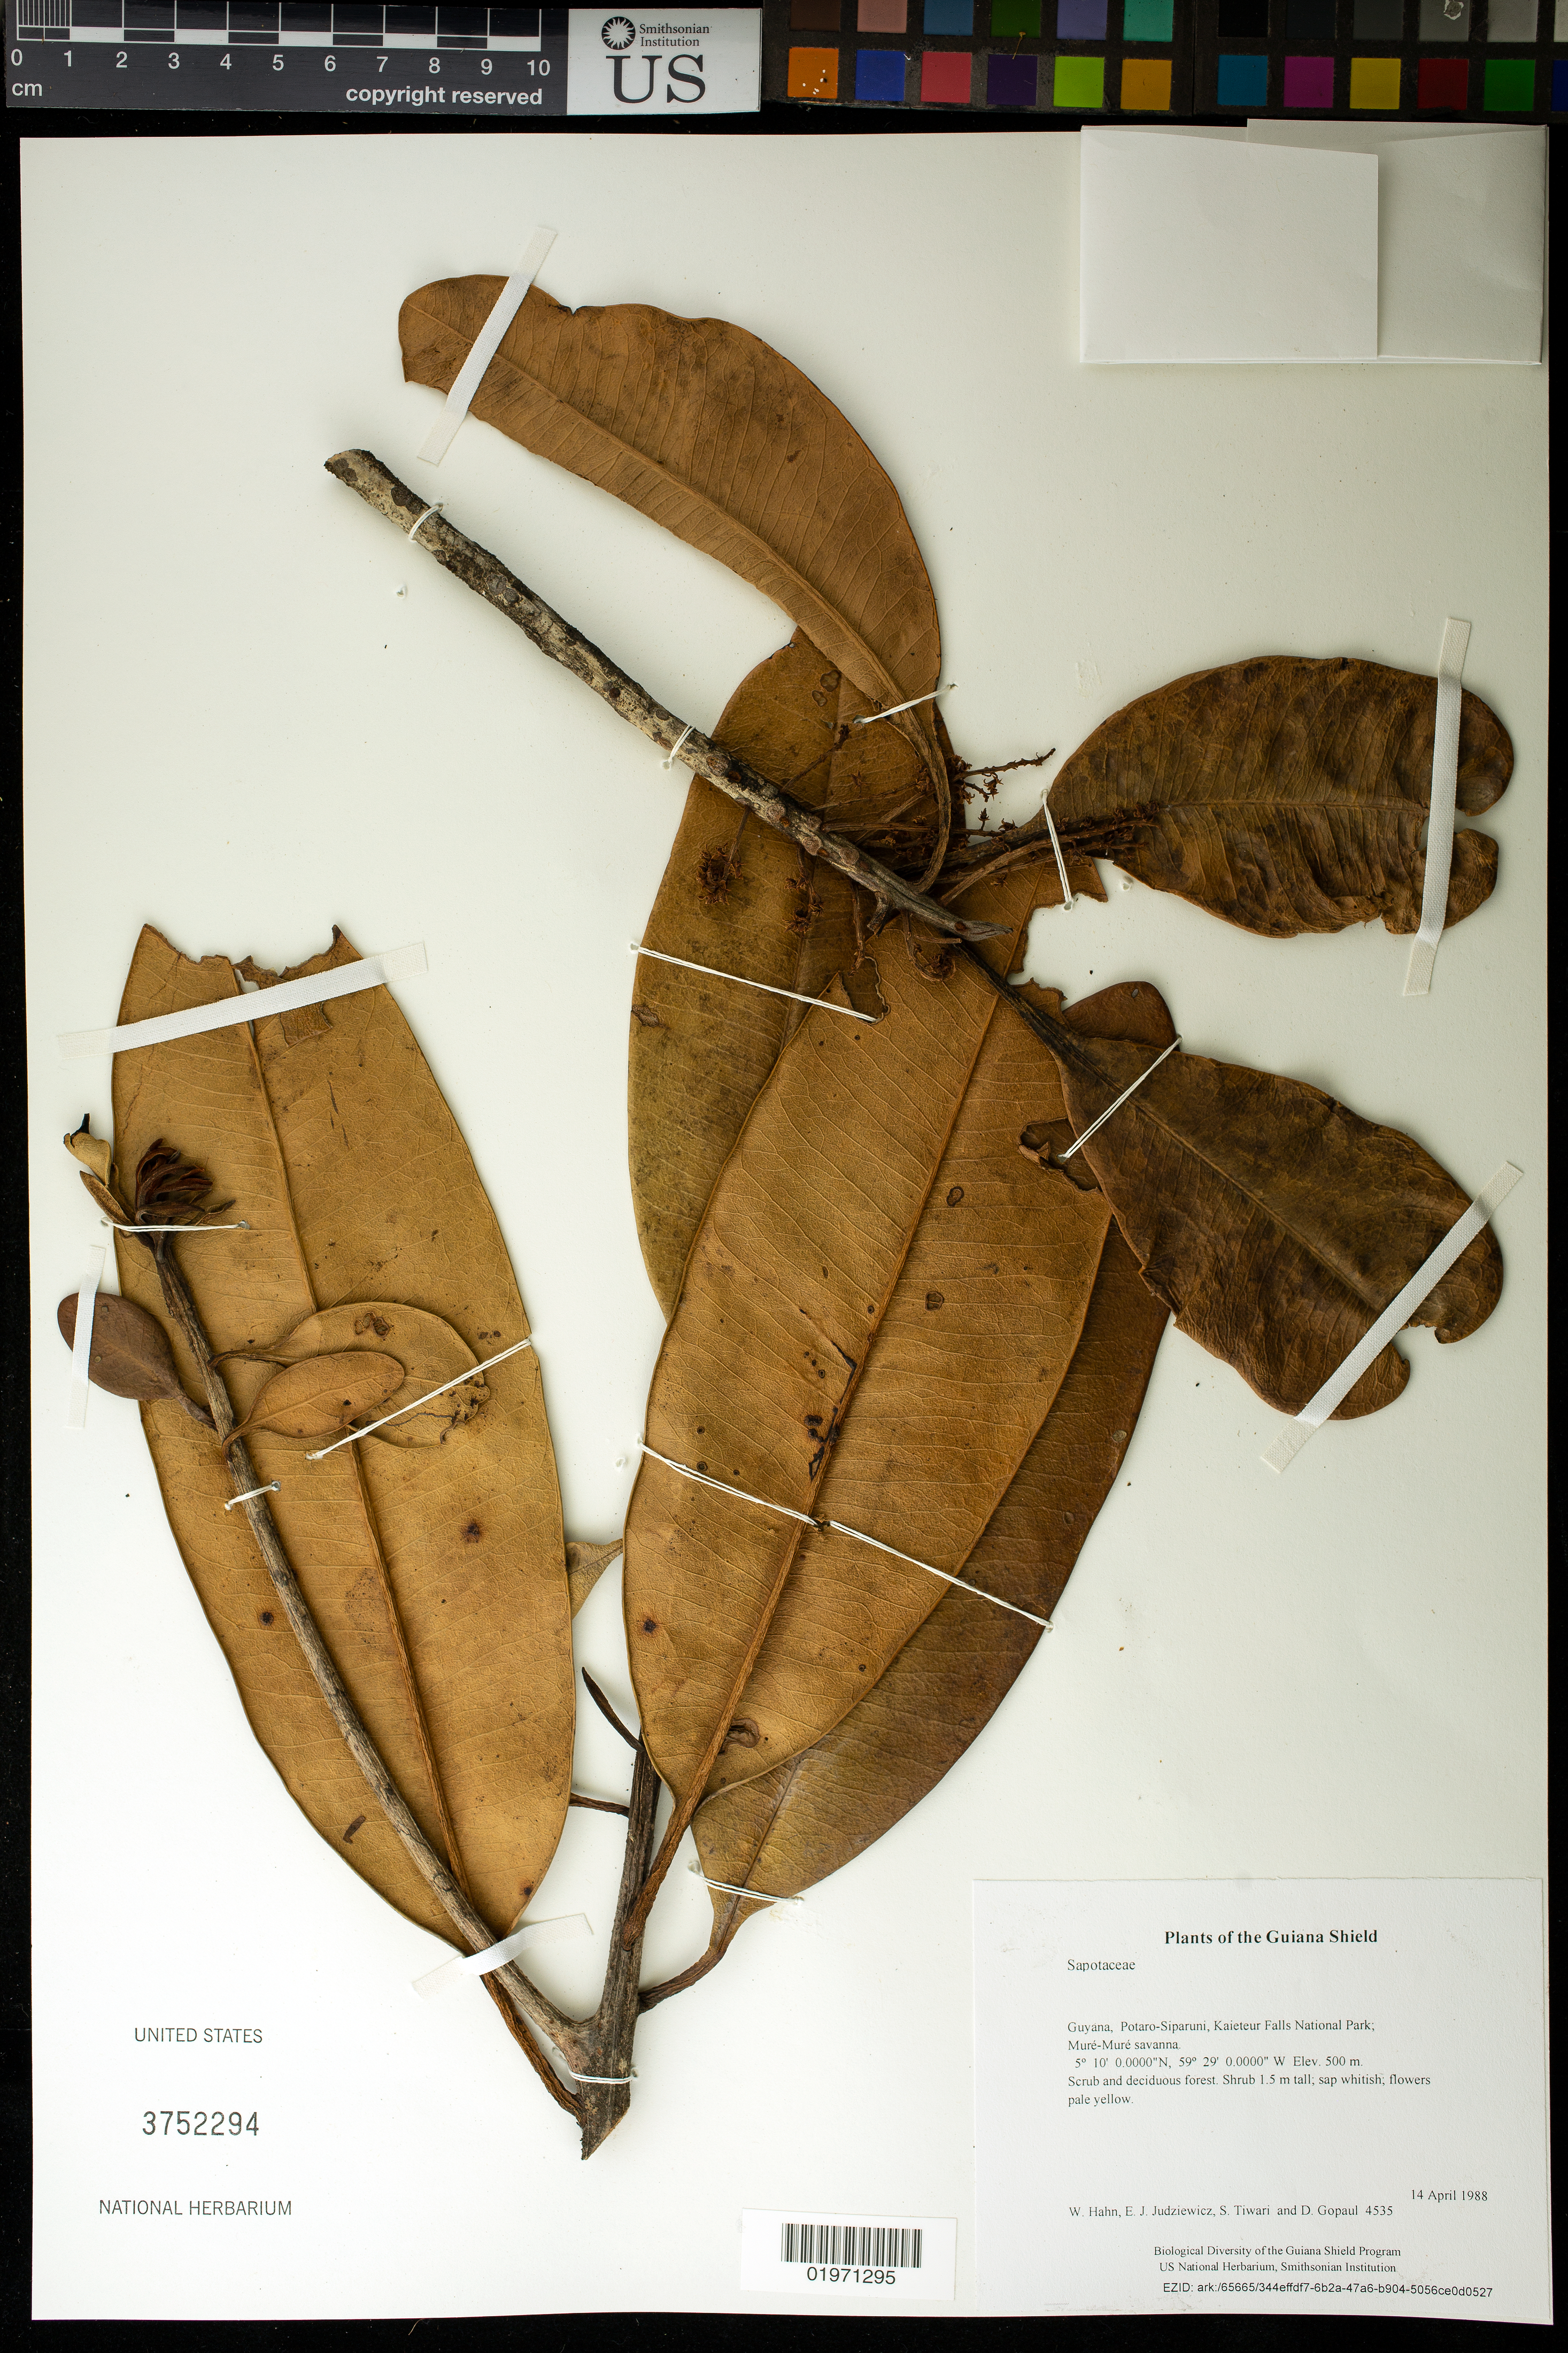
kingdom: Plantae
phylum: Tracheophyta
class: Magnoliopsida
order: Ericales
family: Sapotaceae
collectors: W. Hahn, E. J. Judziewicz, S. Tiwari & D. Gopaul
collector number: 4535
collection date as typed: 14 April 1988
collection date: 1988-04-14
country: Guyana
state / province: Potaro-Siparuni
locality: Kaieteur Falls National Park; Muré-Muré savanna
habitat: Scrub and deciduous forest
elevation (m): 500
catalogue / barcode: US 3752294